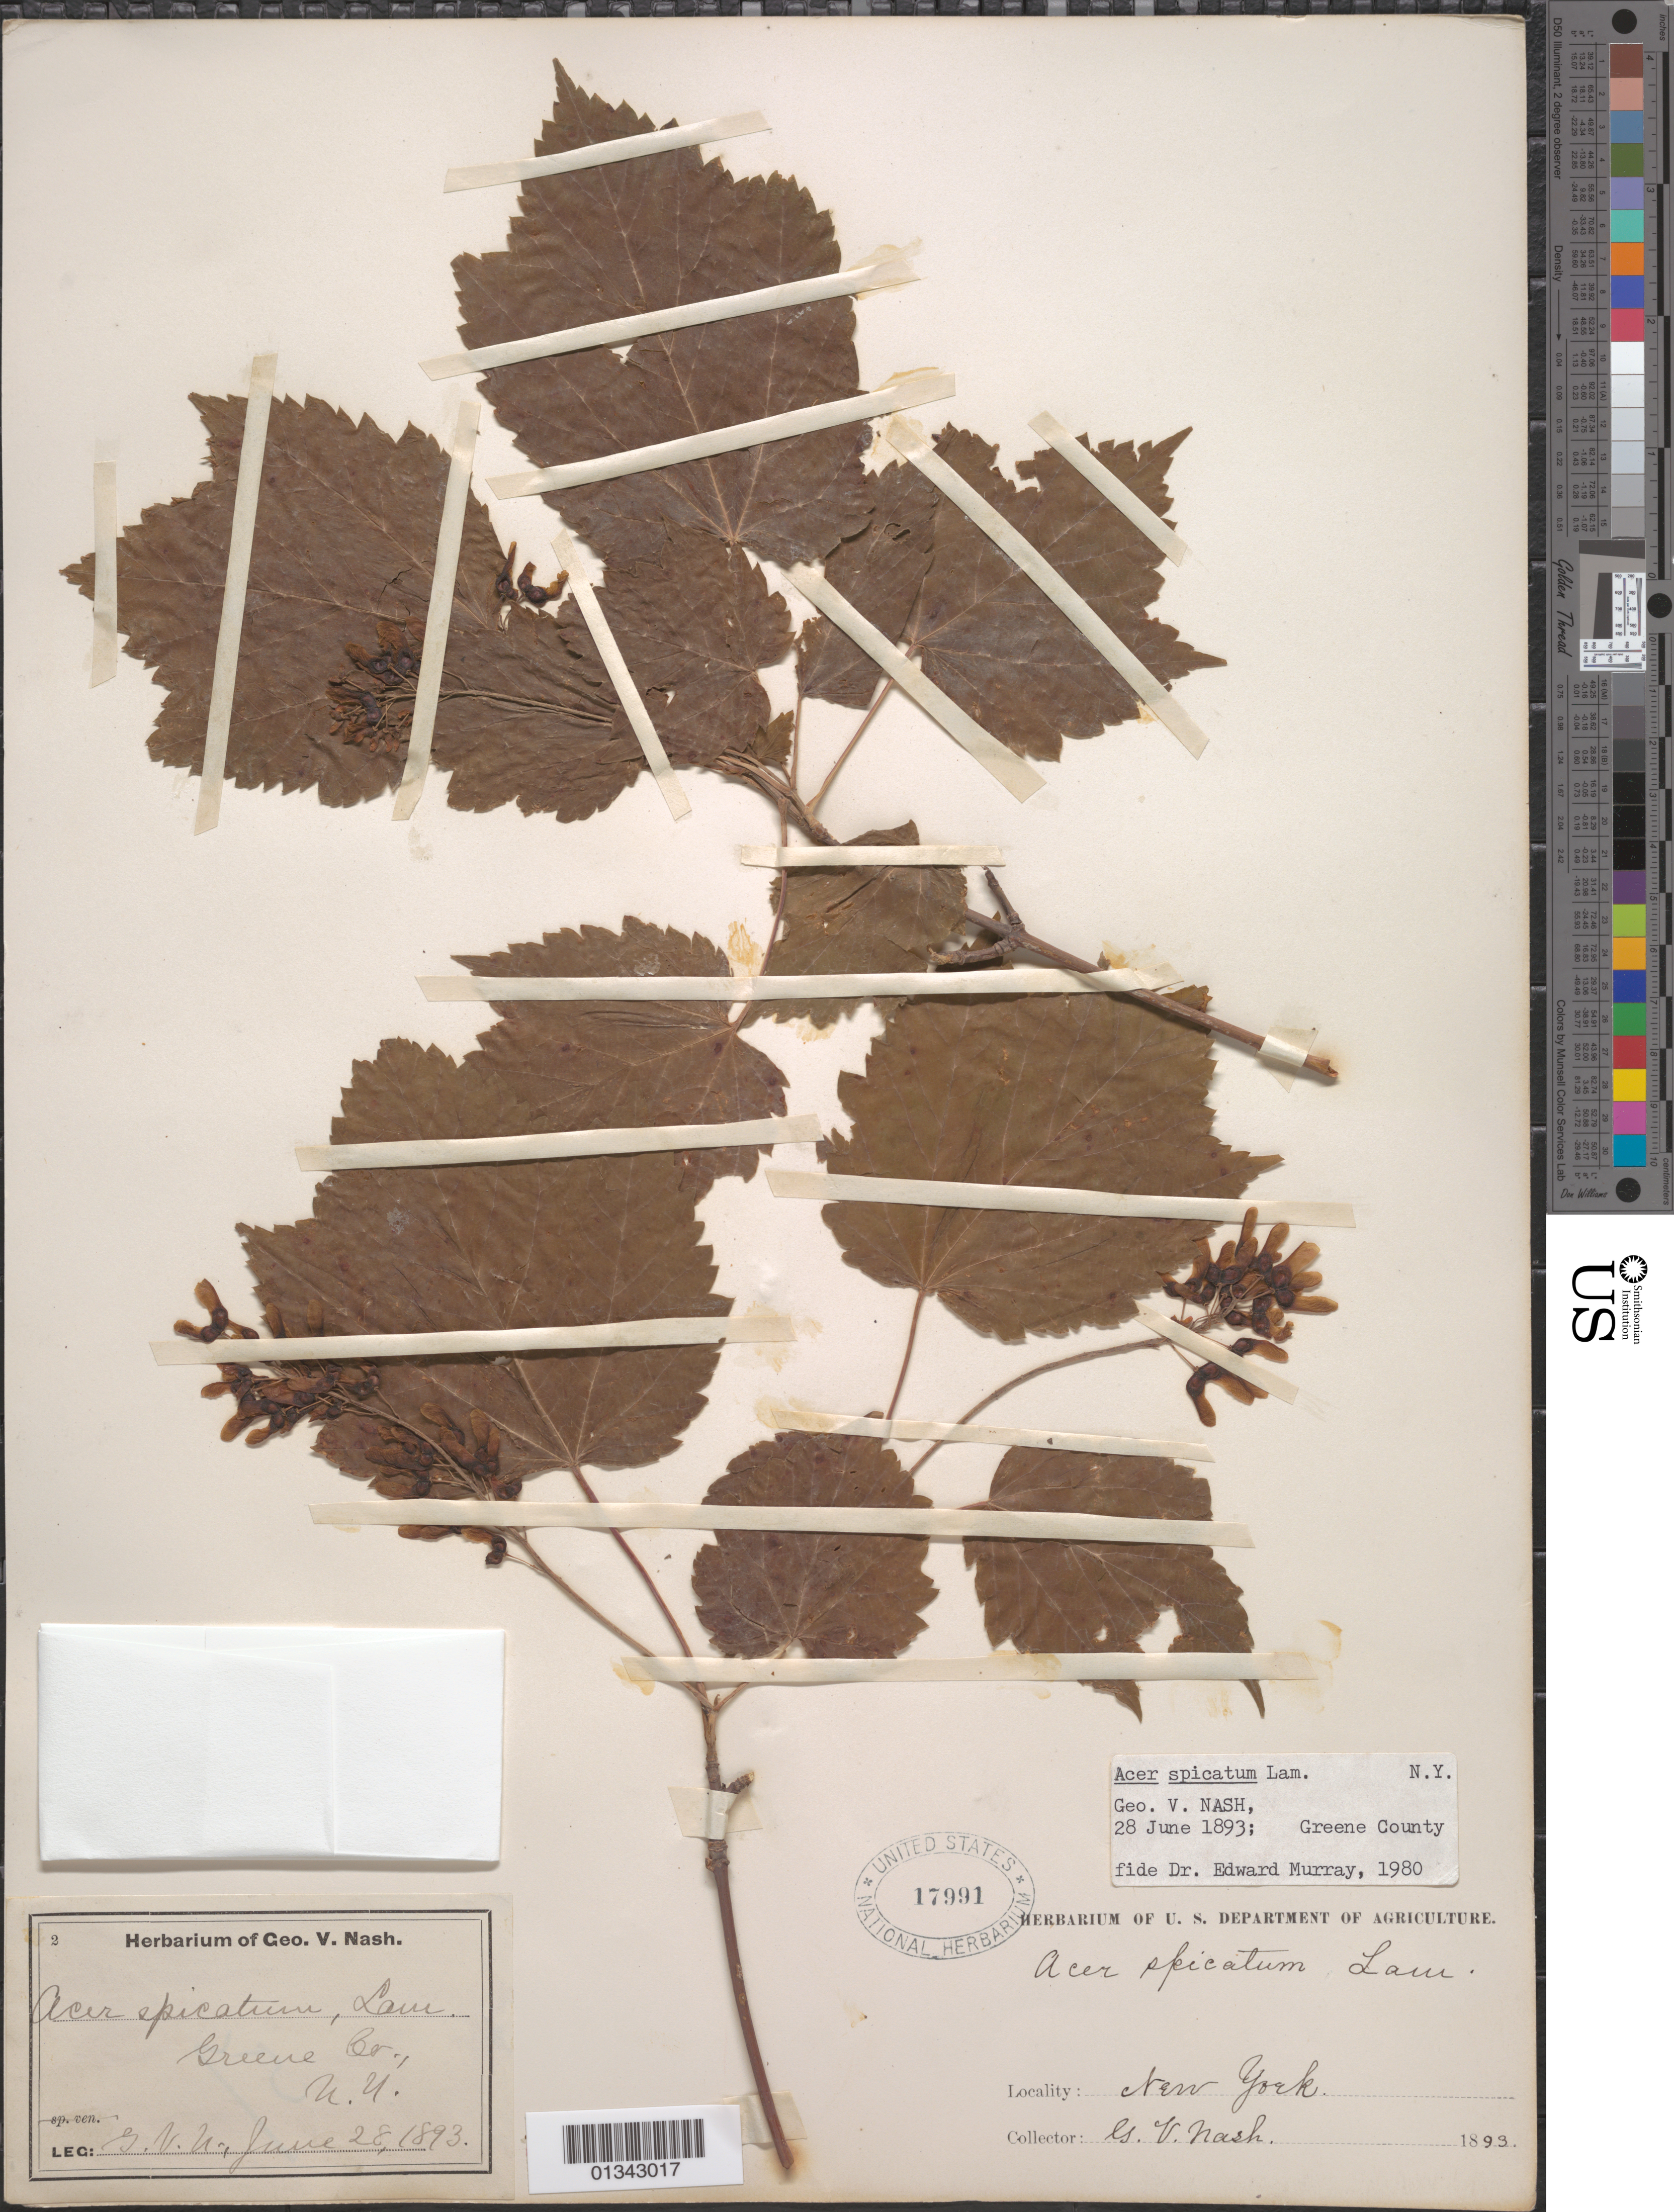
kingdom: Plantae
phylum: Tracheophyta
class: Magnoliopsida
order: Sapindales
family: Sapindaceae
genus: Acer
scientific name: Acer spicatum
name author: Lam.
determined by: Murray, Edward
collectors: G. V. Nash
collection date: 1893-06-28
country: United States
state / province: New York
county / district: Greene County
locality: Greene County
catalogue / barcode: US 17991